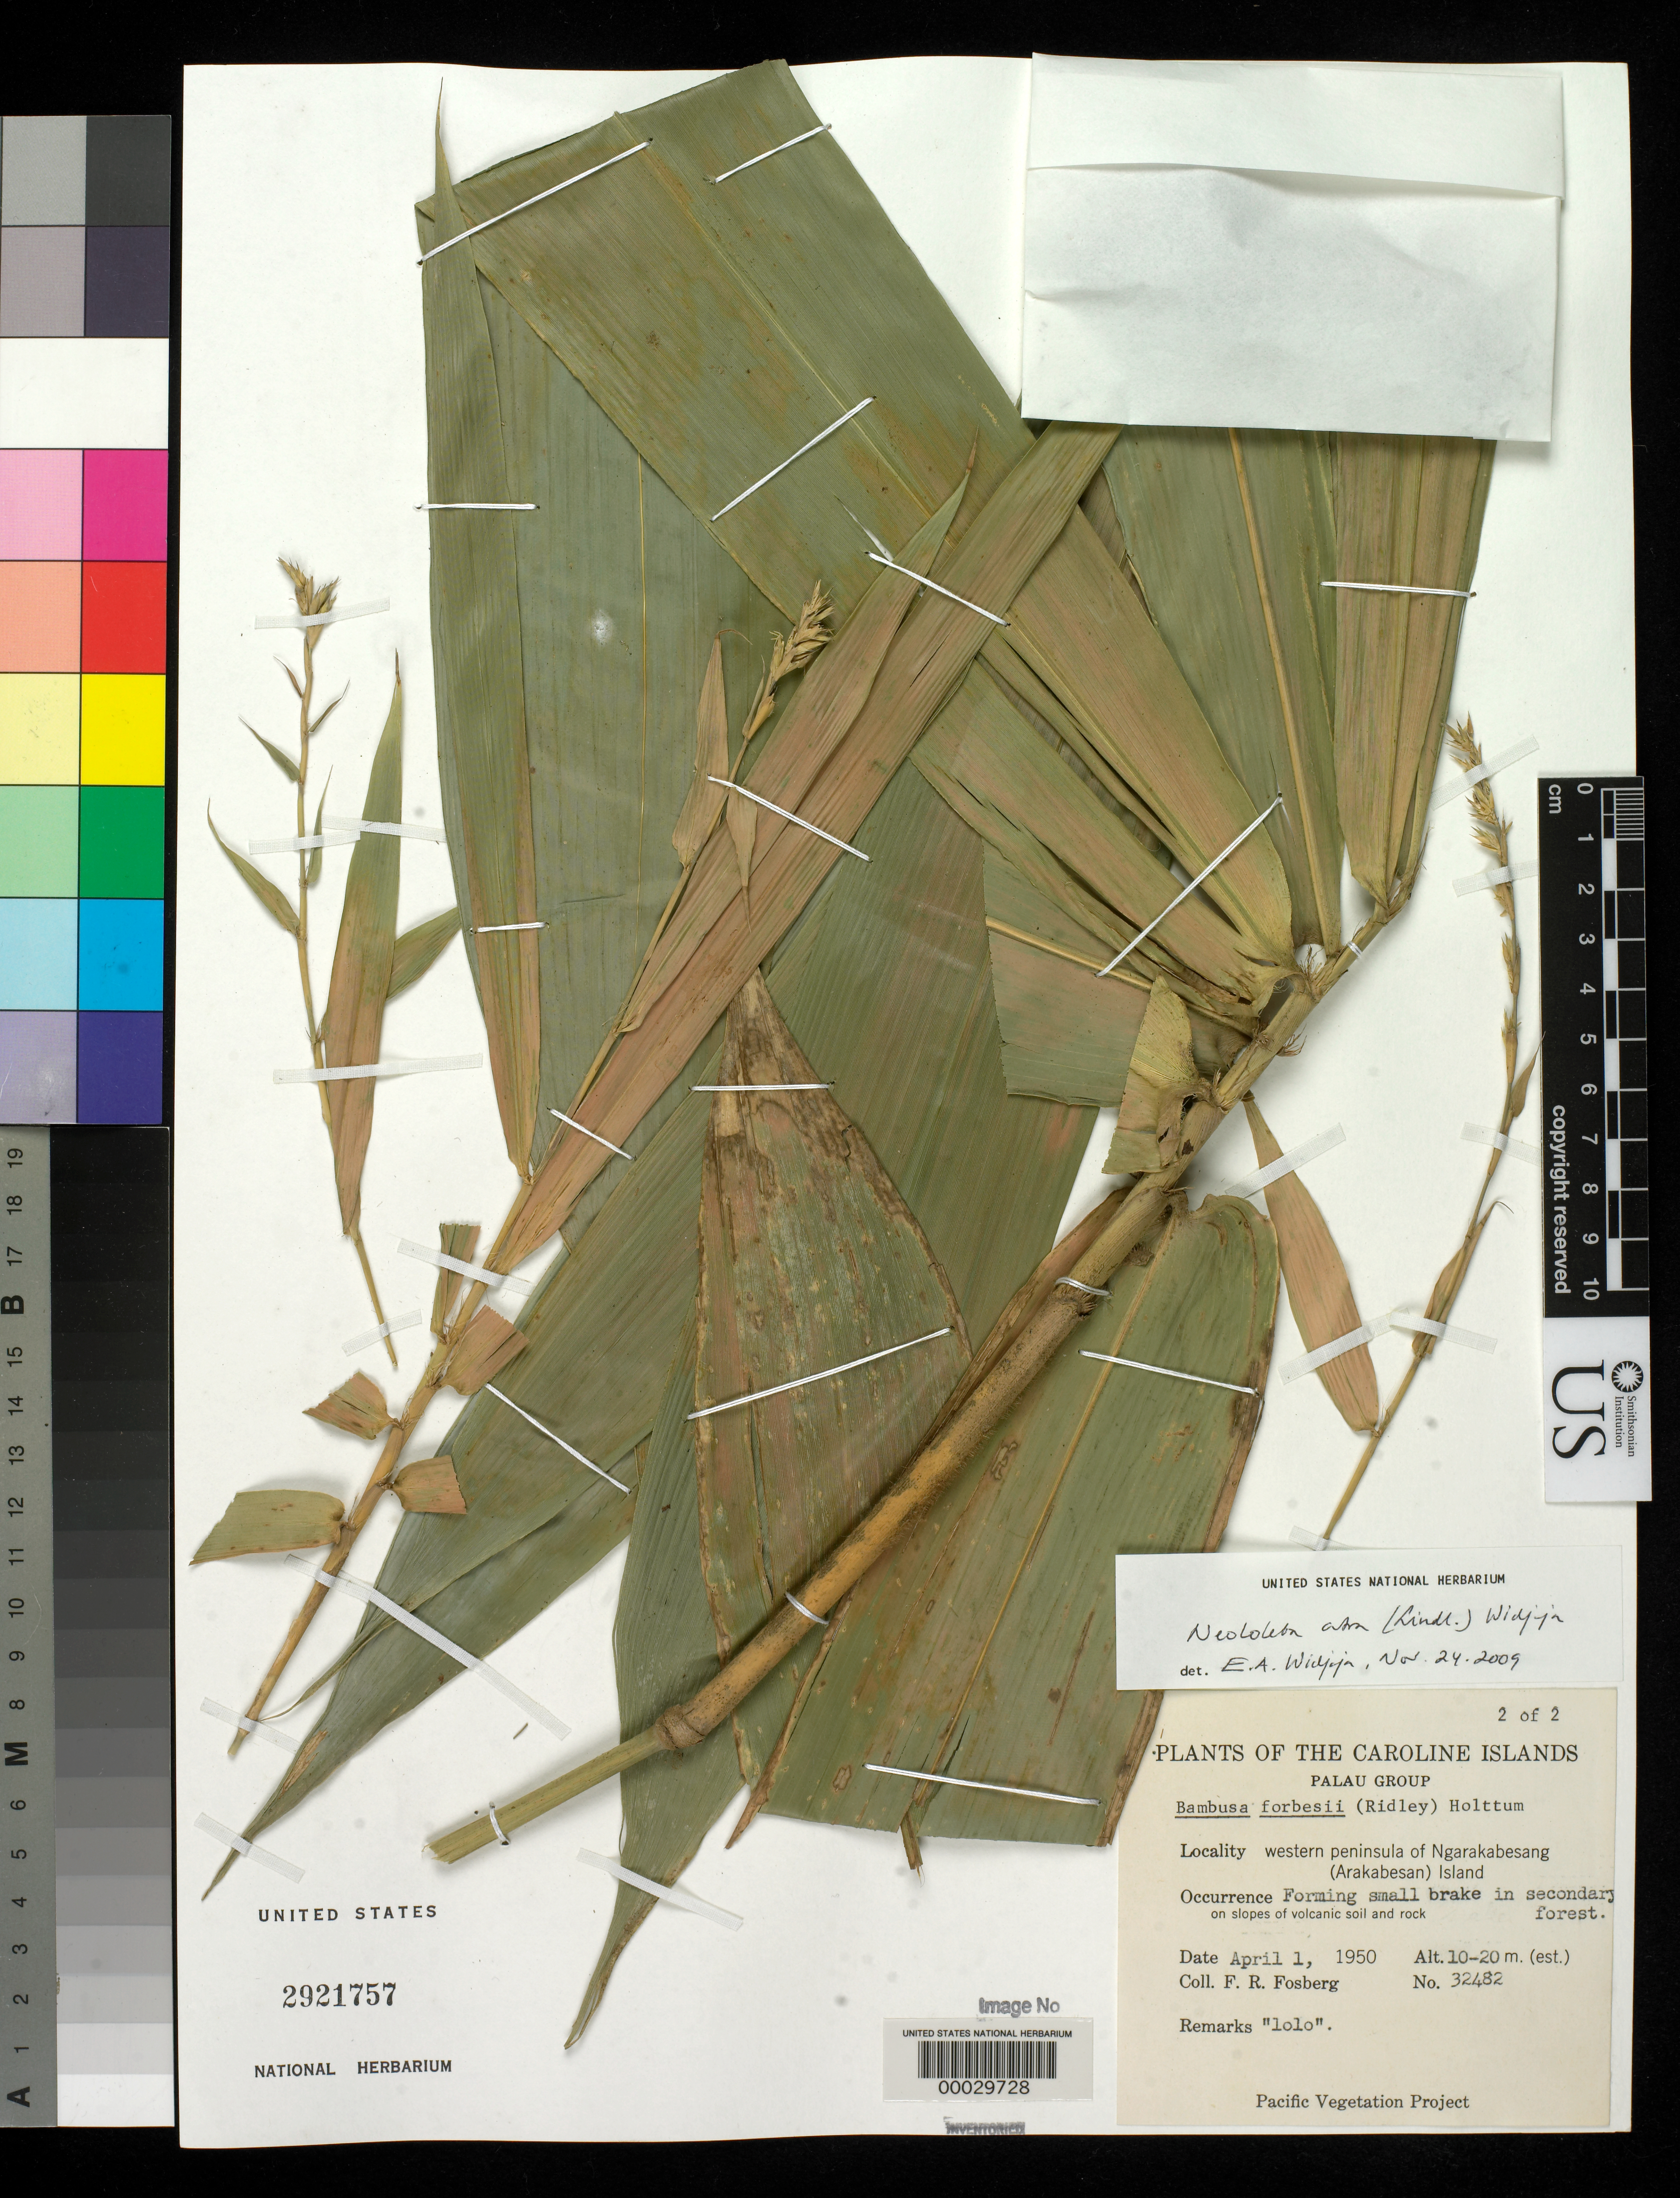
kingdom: Plantae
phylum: Tracheophyta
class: Liliopsida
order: Poales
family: Poaceae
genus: Neololeba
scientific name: Neololeba atra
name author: (Lindl.) Widjaja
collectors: F. R. Fosberg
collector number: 32482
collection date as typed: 01 Apr 1950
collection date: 1950-04-01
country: Palau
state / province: Koror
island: Ngerekebesang [Arakabesan]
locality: Arakabesan I., Palau Is.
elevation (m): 10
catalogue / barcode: US 2921757